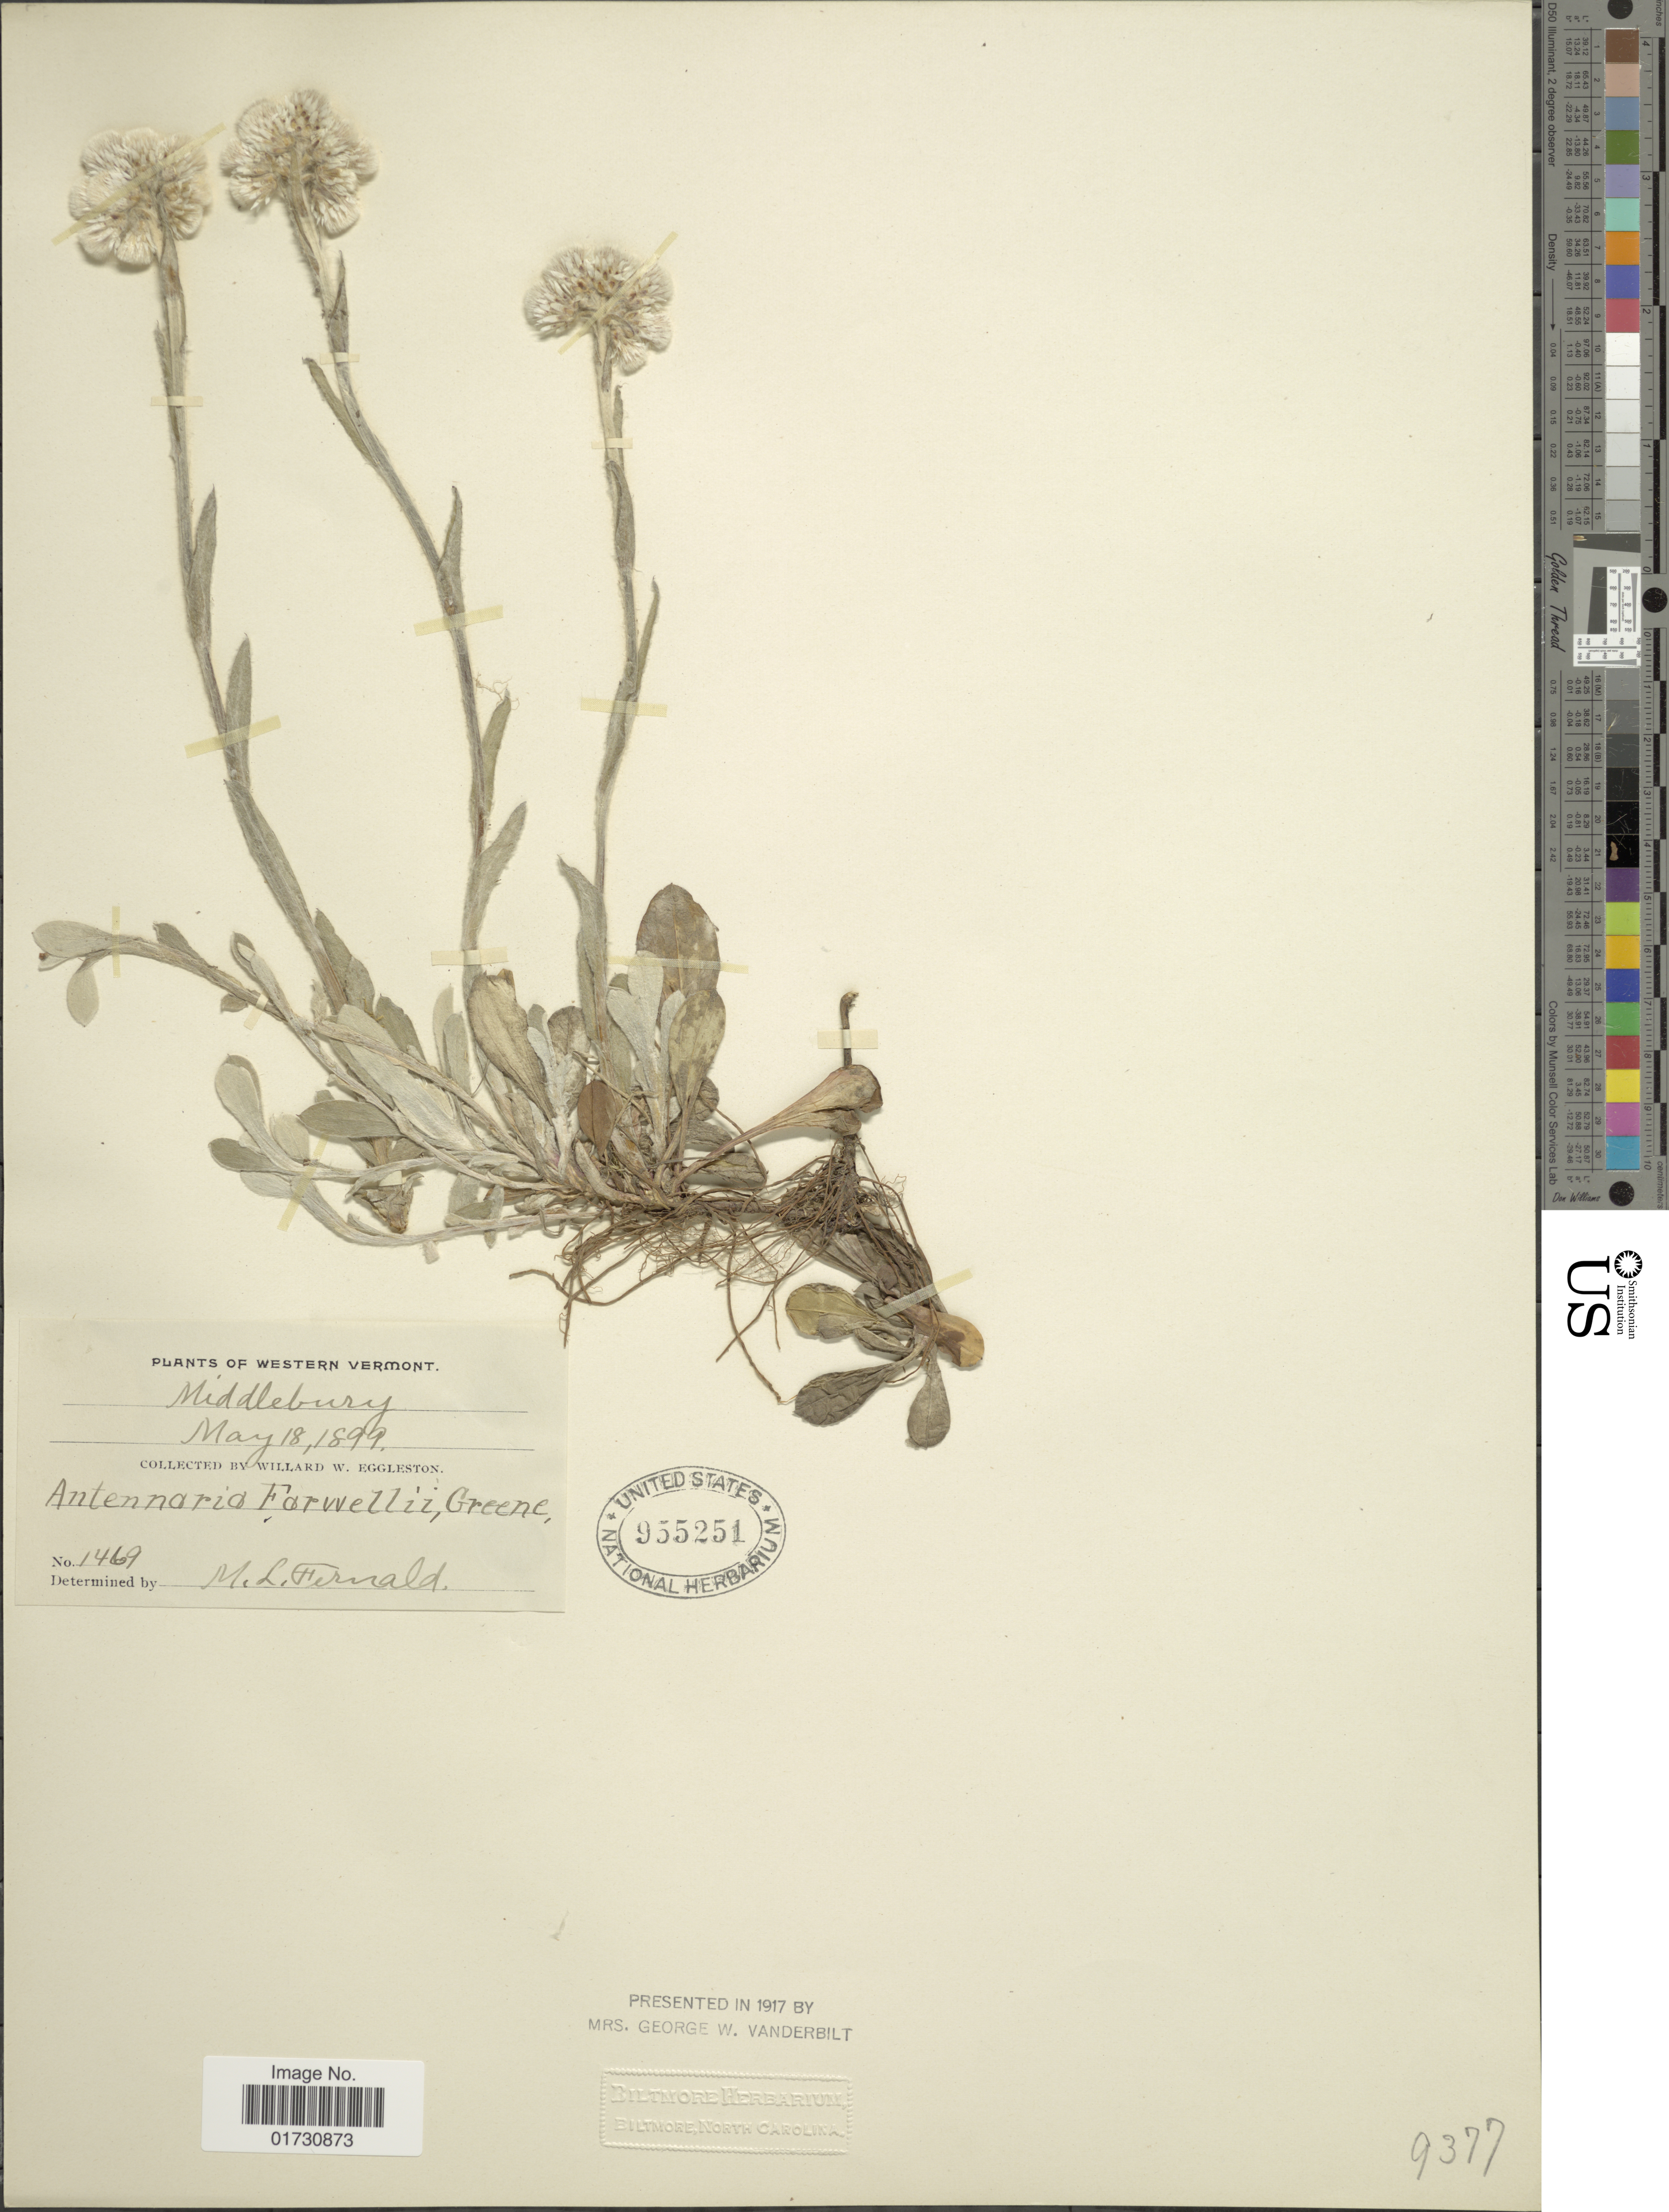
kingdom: Plantae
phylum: Tracheophyta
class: Magnoliopsida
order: Asterales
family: Asteraceae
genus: Antennaria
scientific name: Antennaria farwellii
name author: Greene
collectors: W. W. Eggleston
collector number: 1469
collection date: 1899-05-18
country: United States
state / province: Vermont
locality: Western Vermont, Middlebury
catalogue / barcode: US 955251